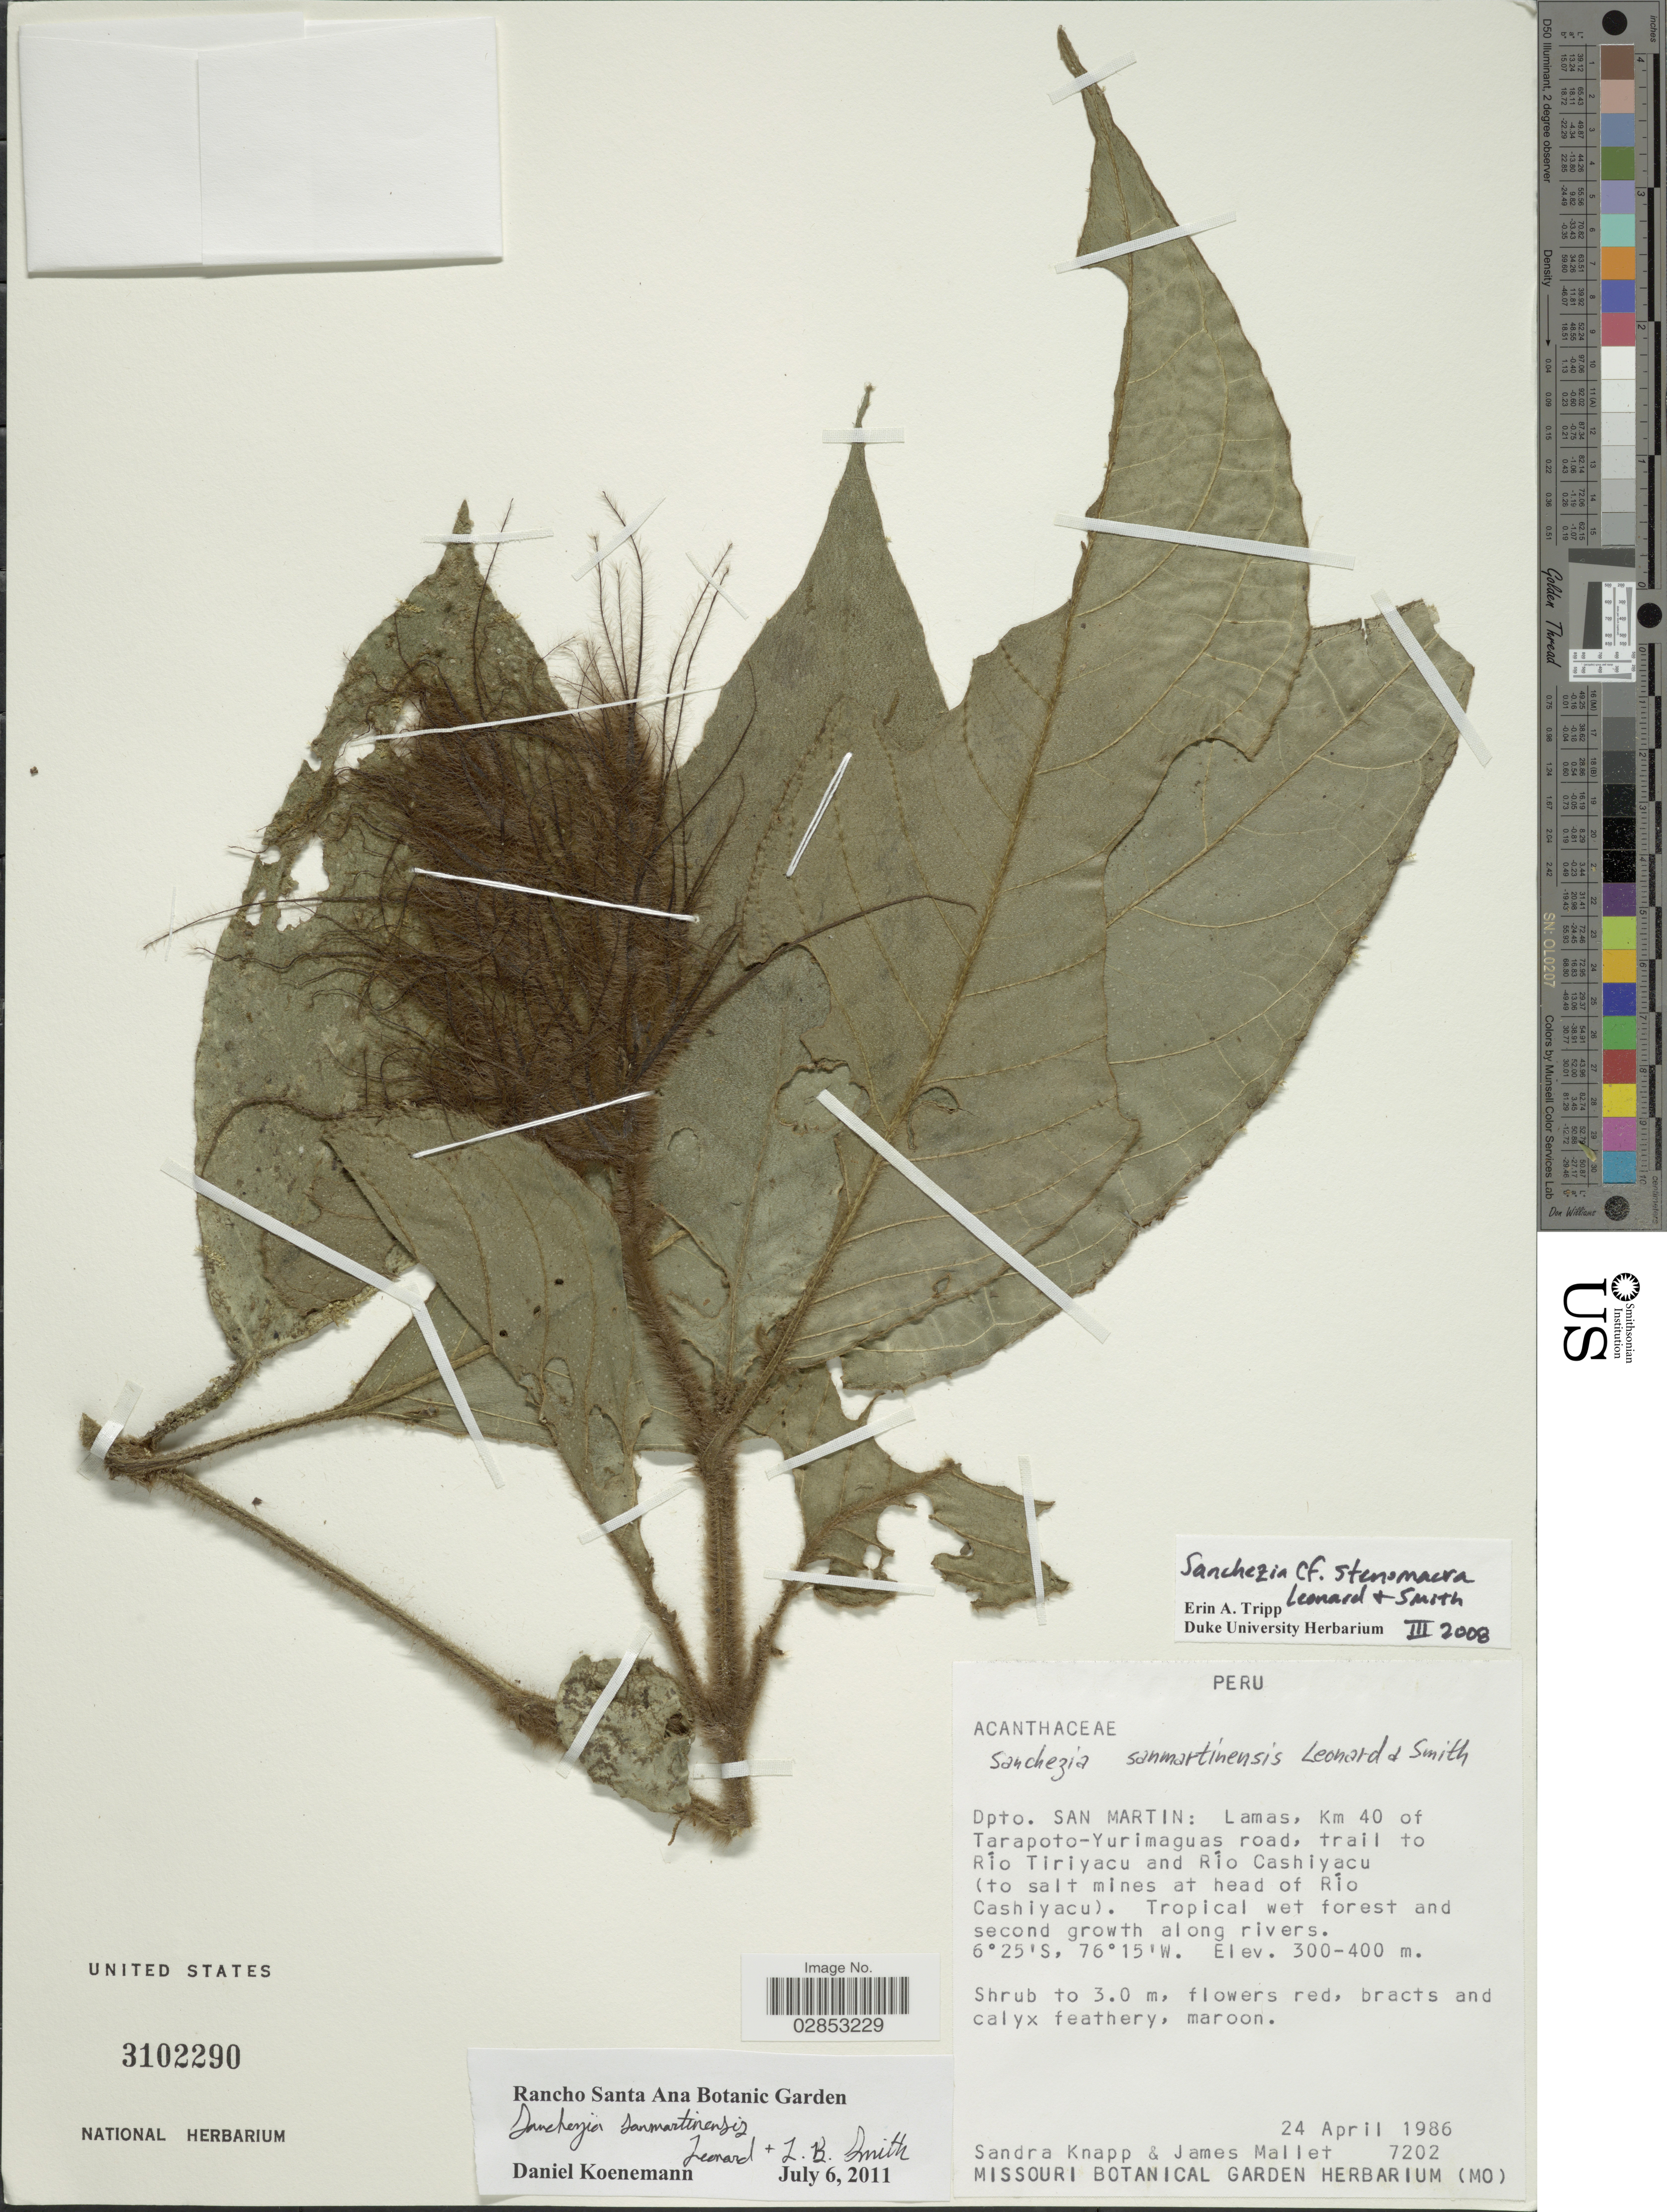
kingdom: Plantae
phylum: Tracheophyta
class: Magnoliopsida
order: Lamiales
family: Acanthaceae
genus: Sanchezia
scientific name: Sanchezia aurea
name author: Leonard & L.B. Sm.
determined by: Azevedo, Igor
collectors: S. Knapp & J. Mallet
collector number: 7202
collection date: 1986-04-24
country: Peru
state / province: San Martín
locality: Dpto. San Martin: Lamas, Km 40 of Tarapoto-Yurimaguas road, trail to Río Tiriyacu and Río Cashiyacu (to salt mines at head of Río Cashiyacu).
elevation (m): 300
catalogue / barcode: US 3102290